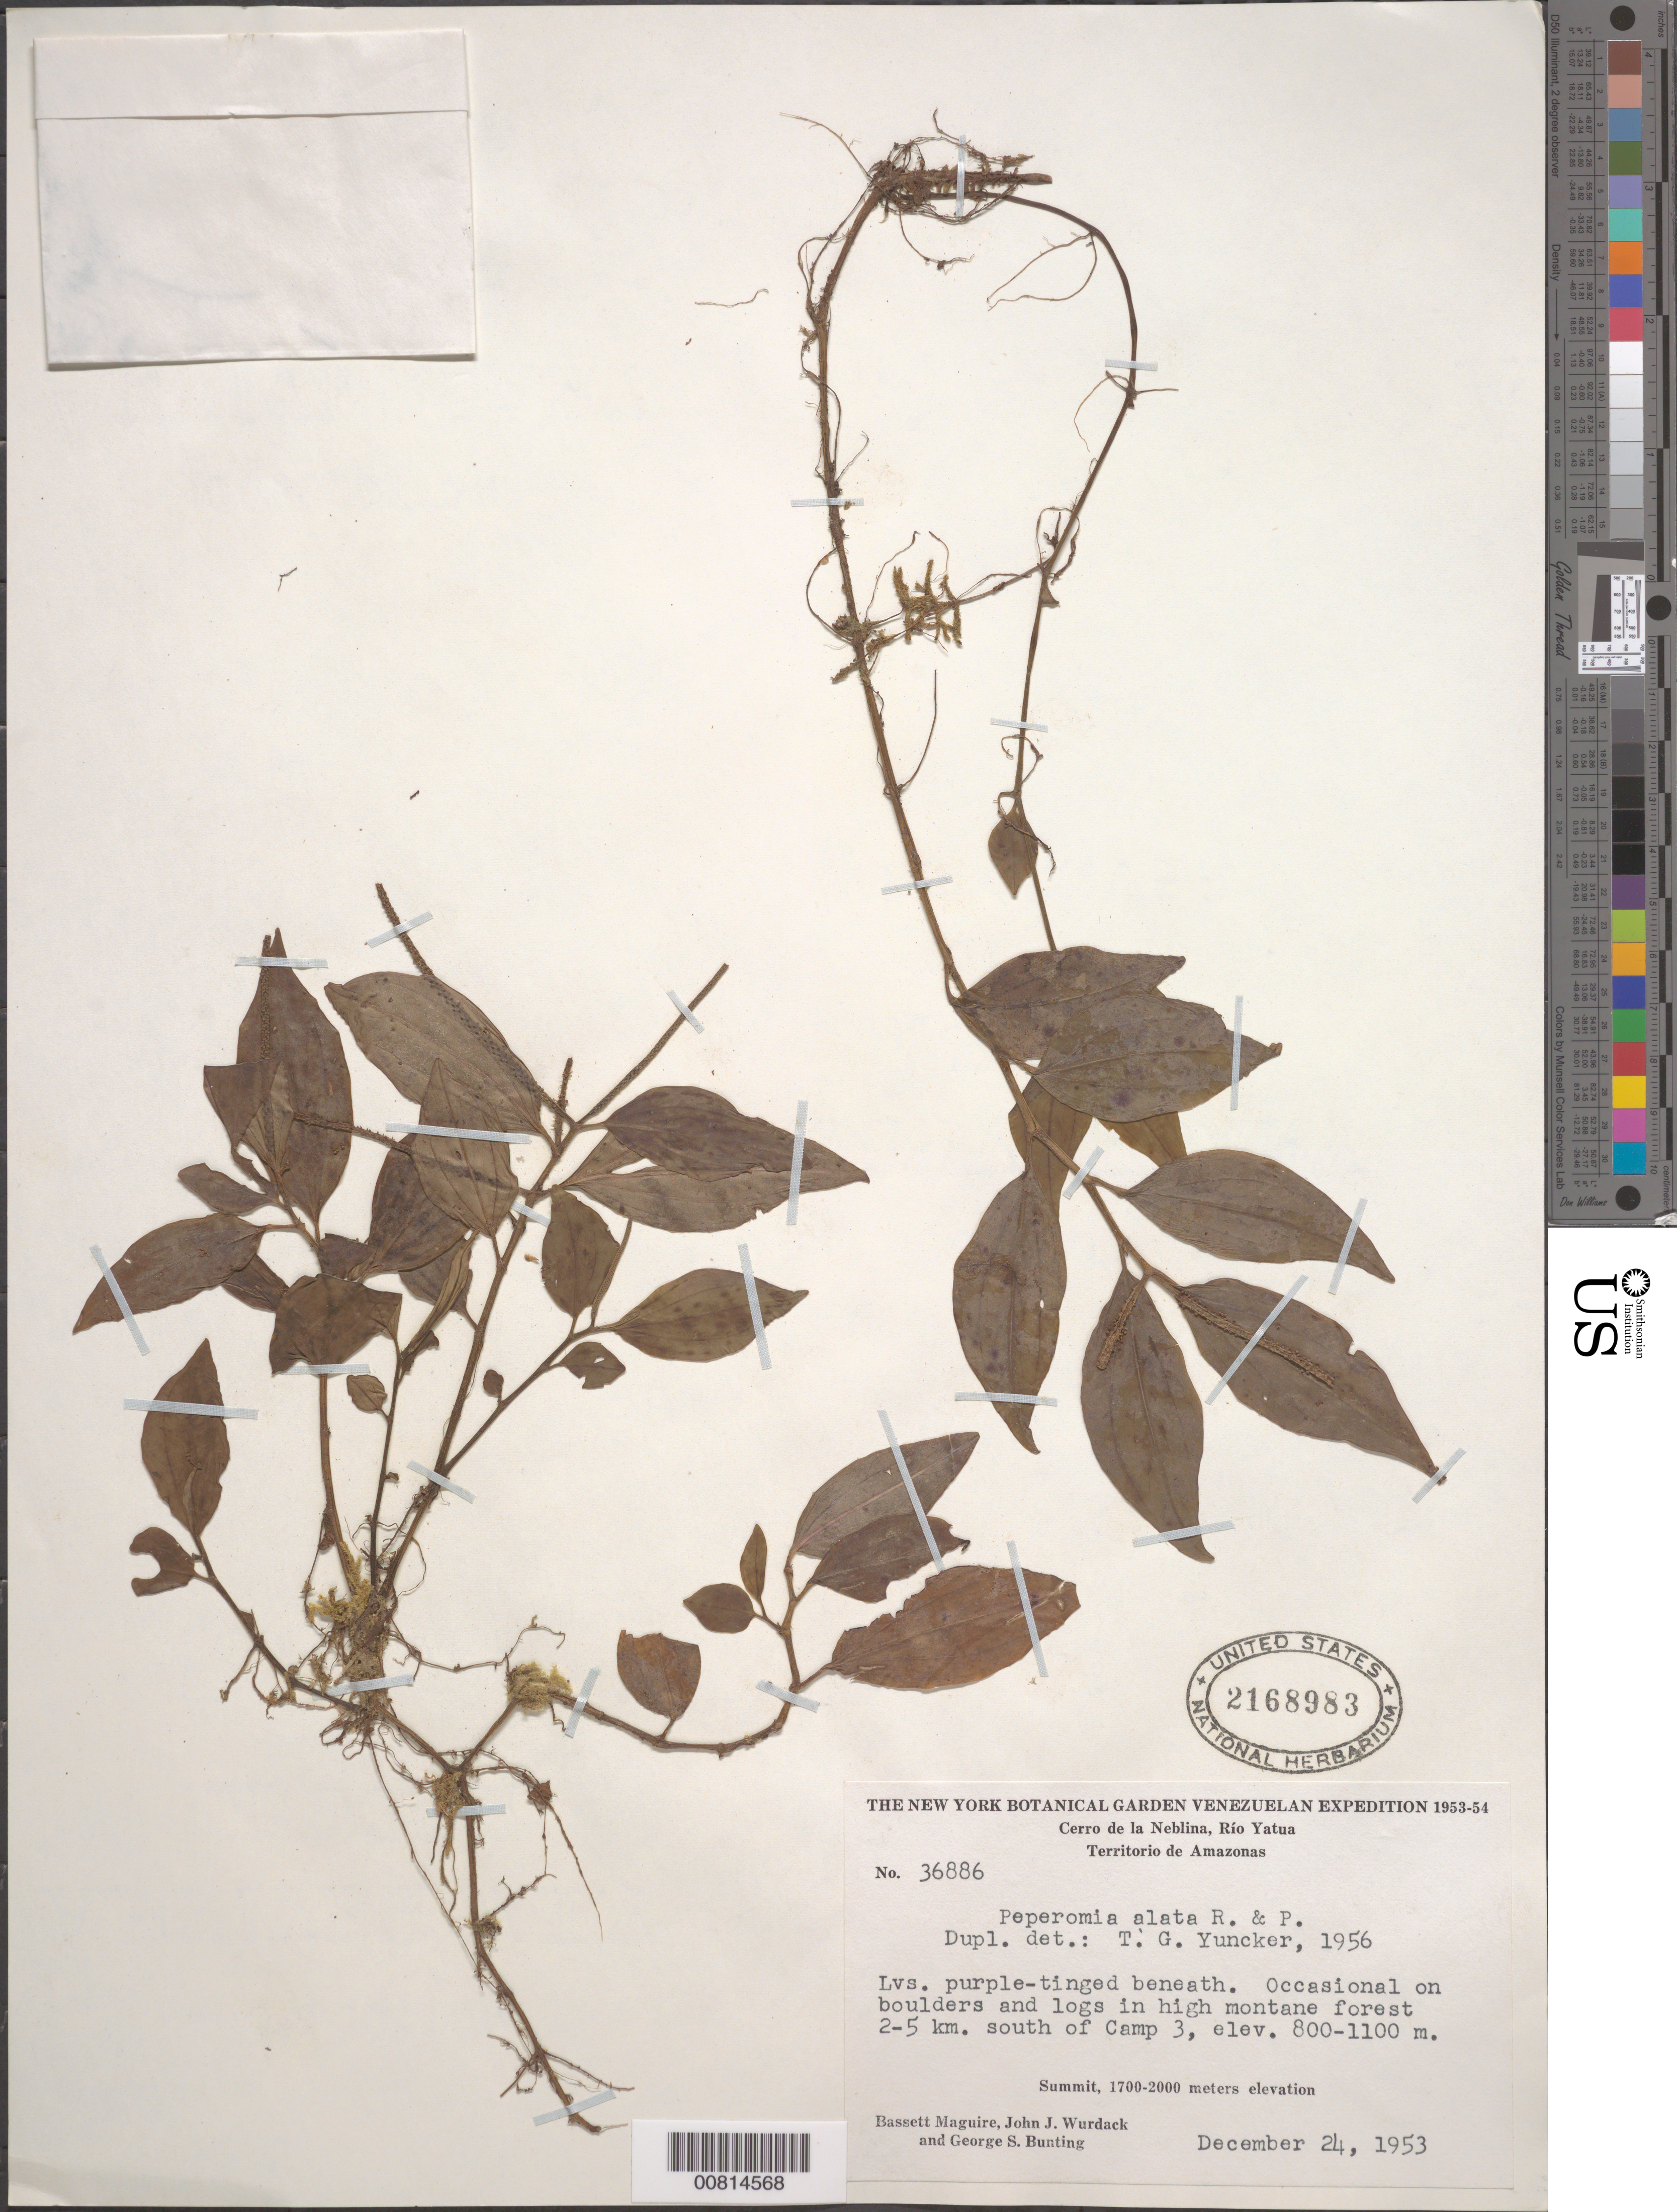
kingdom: Plantae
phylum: Tracheophyta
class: Magnoliopsida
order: Piperales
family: Piperaceae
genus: Peperomia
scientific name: Peperomia verediana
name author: Trel. in J.F. Macbr.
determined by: Jiménez, José Estaban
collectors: B. Maguire, J. J. Wurdack & G. S. Bunting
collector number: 36886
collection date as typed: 24-Dec-53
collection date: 1953-12-24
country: Venezuela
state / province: Amazonas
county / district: Río Negro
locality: Cerro de la Neblina, Río Yatua, 2-5 km S of Camp 3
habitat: Boulders and logs in high montane forest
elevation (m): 800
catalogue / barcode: US 2168983